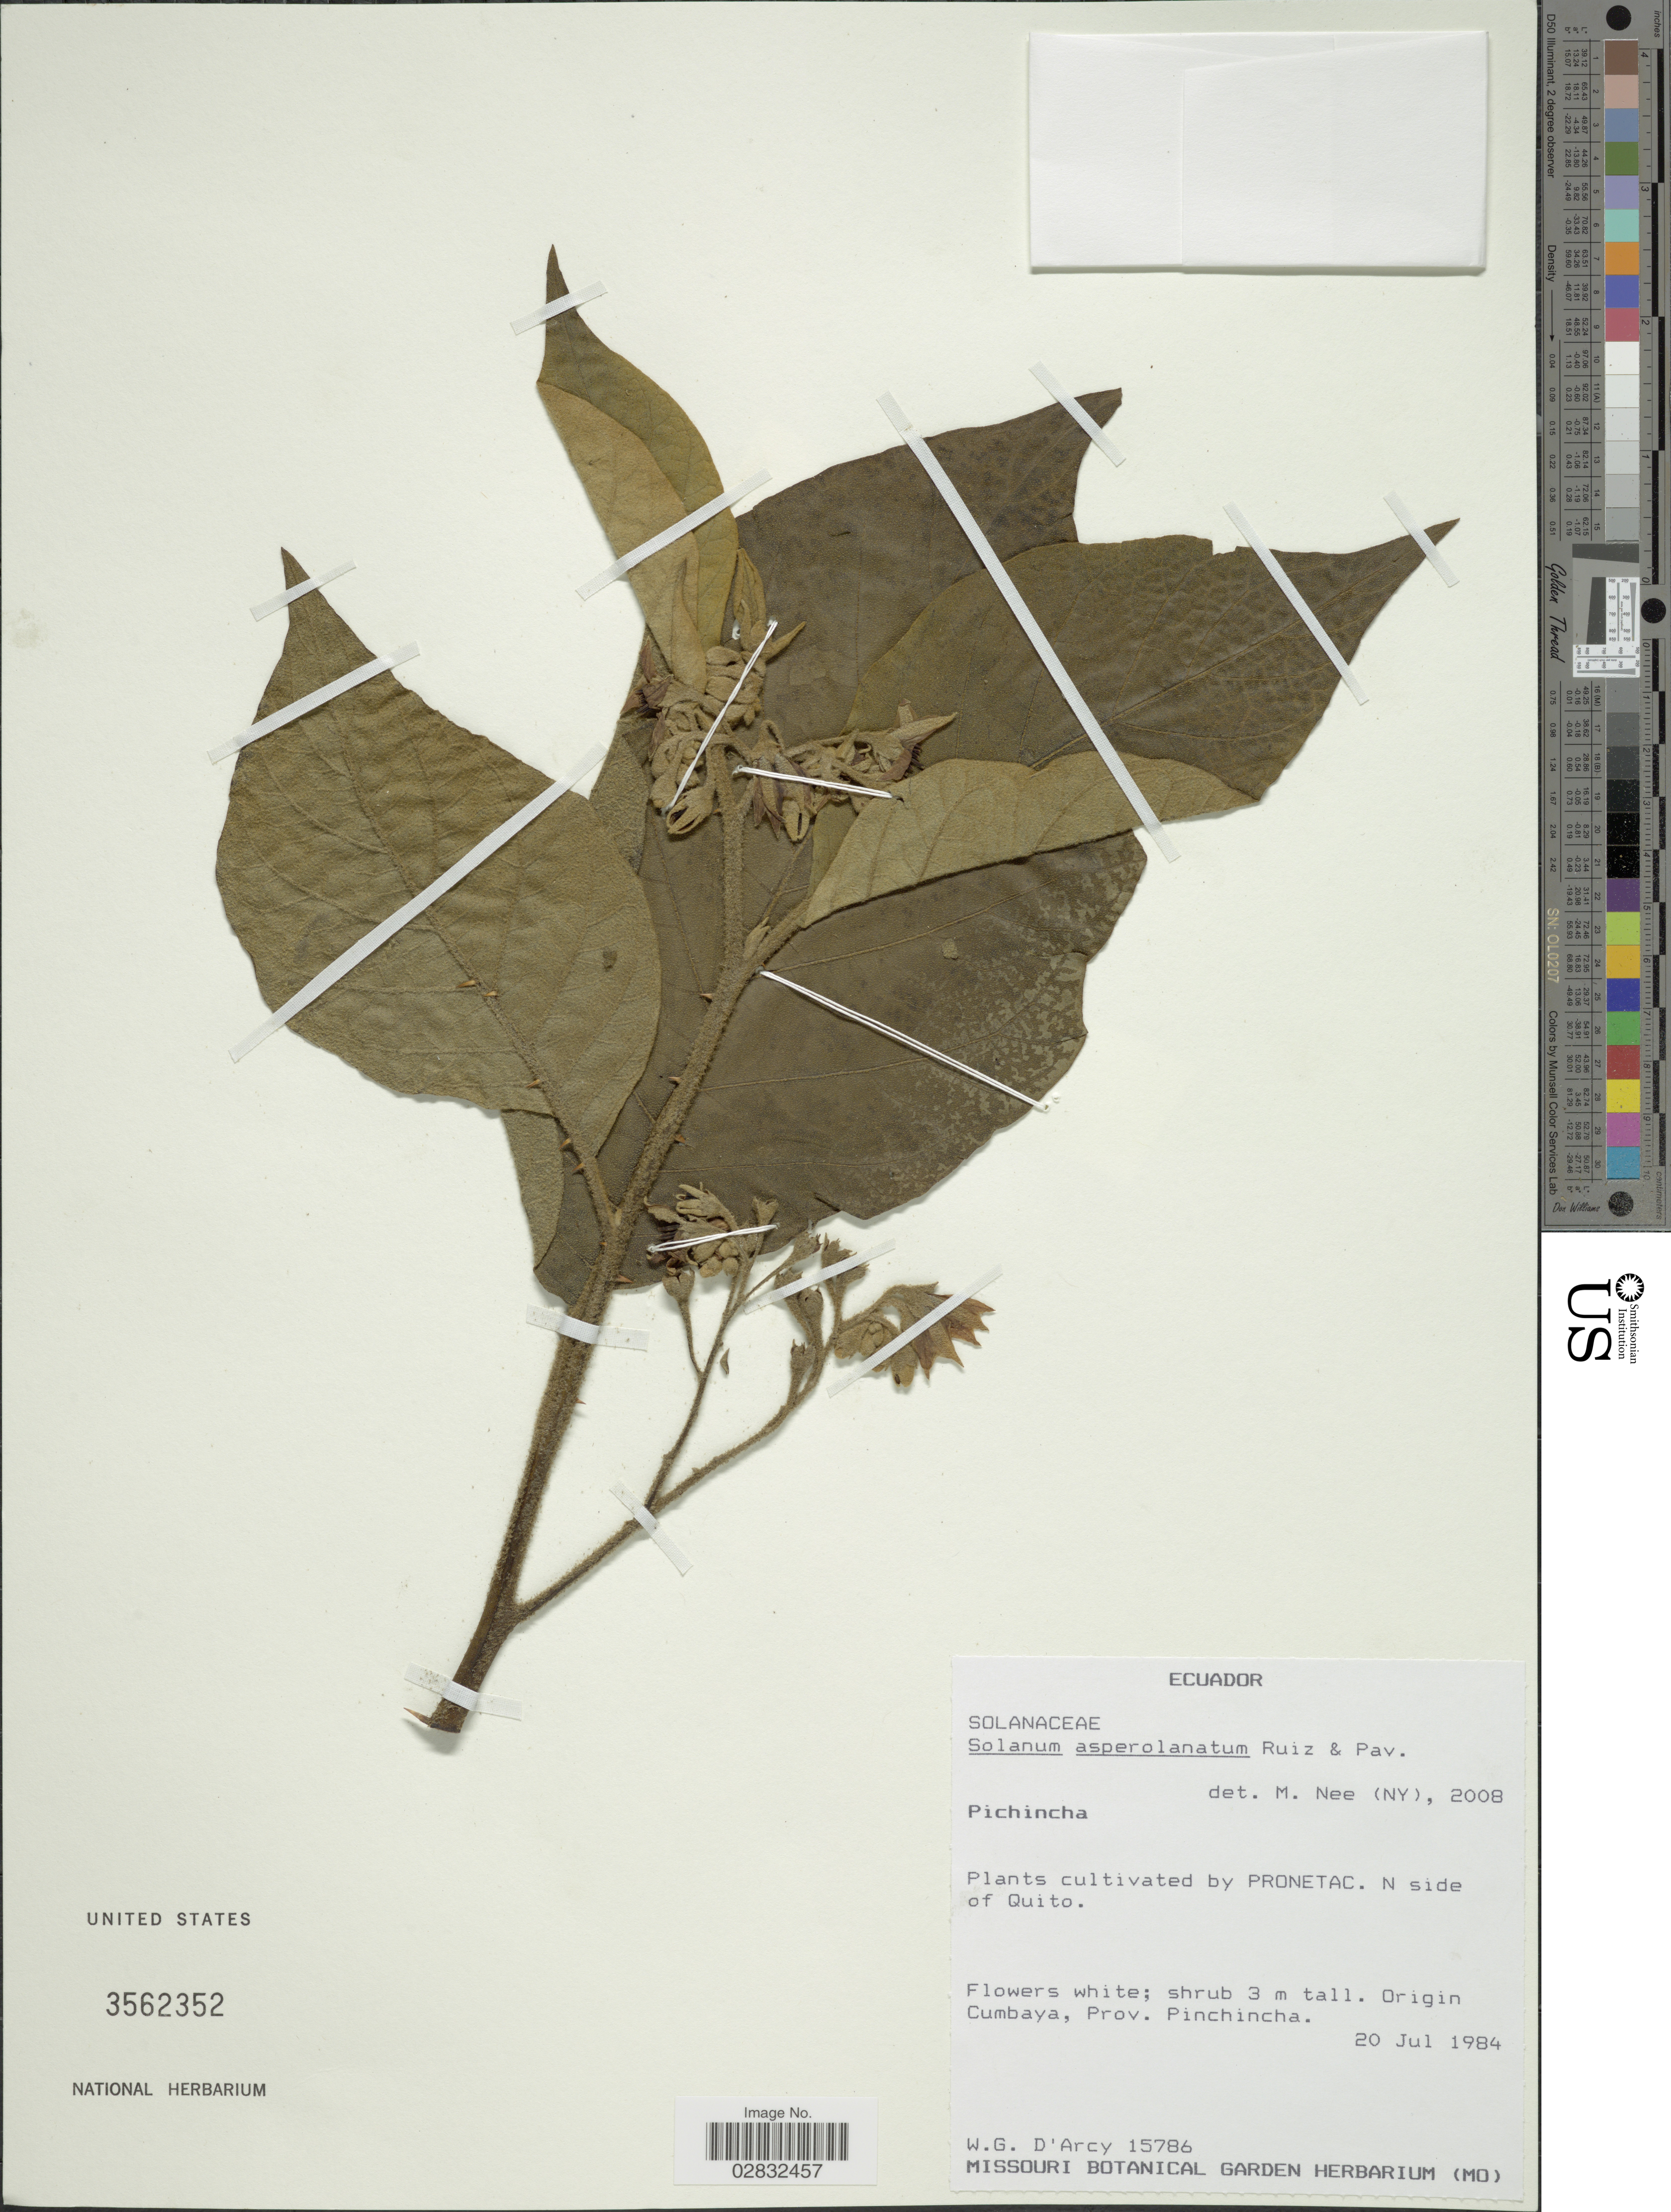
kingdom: Plantae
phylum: Tracheophyta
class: Magnoliopsida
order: Solanales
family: Solanaceae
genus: Solanum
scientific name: Solanum asperolatum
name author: Ruiz & Pav.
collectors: W. G. D'Arcy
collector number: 15786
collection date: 1984-07-20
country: Ecuador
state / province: Pichincha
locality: Plants cultivated by Pronetac, N side of Quito.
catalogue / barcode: US 3562352